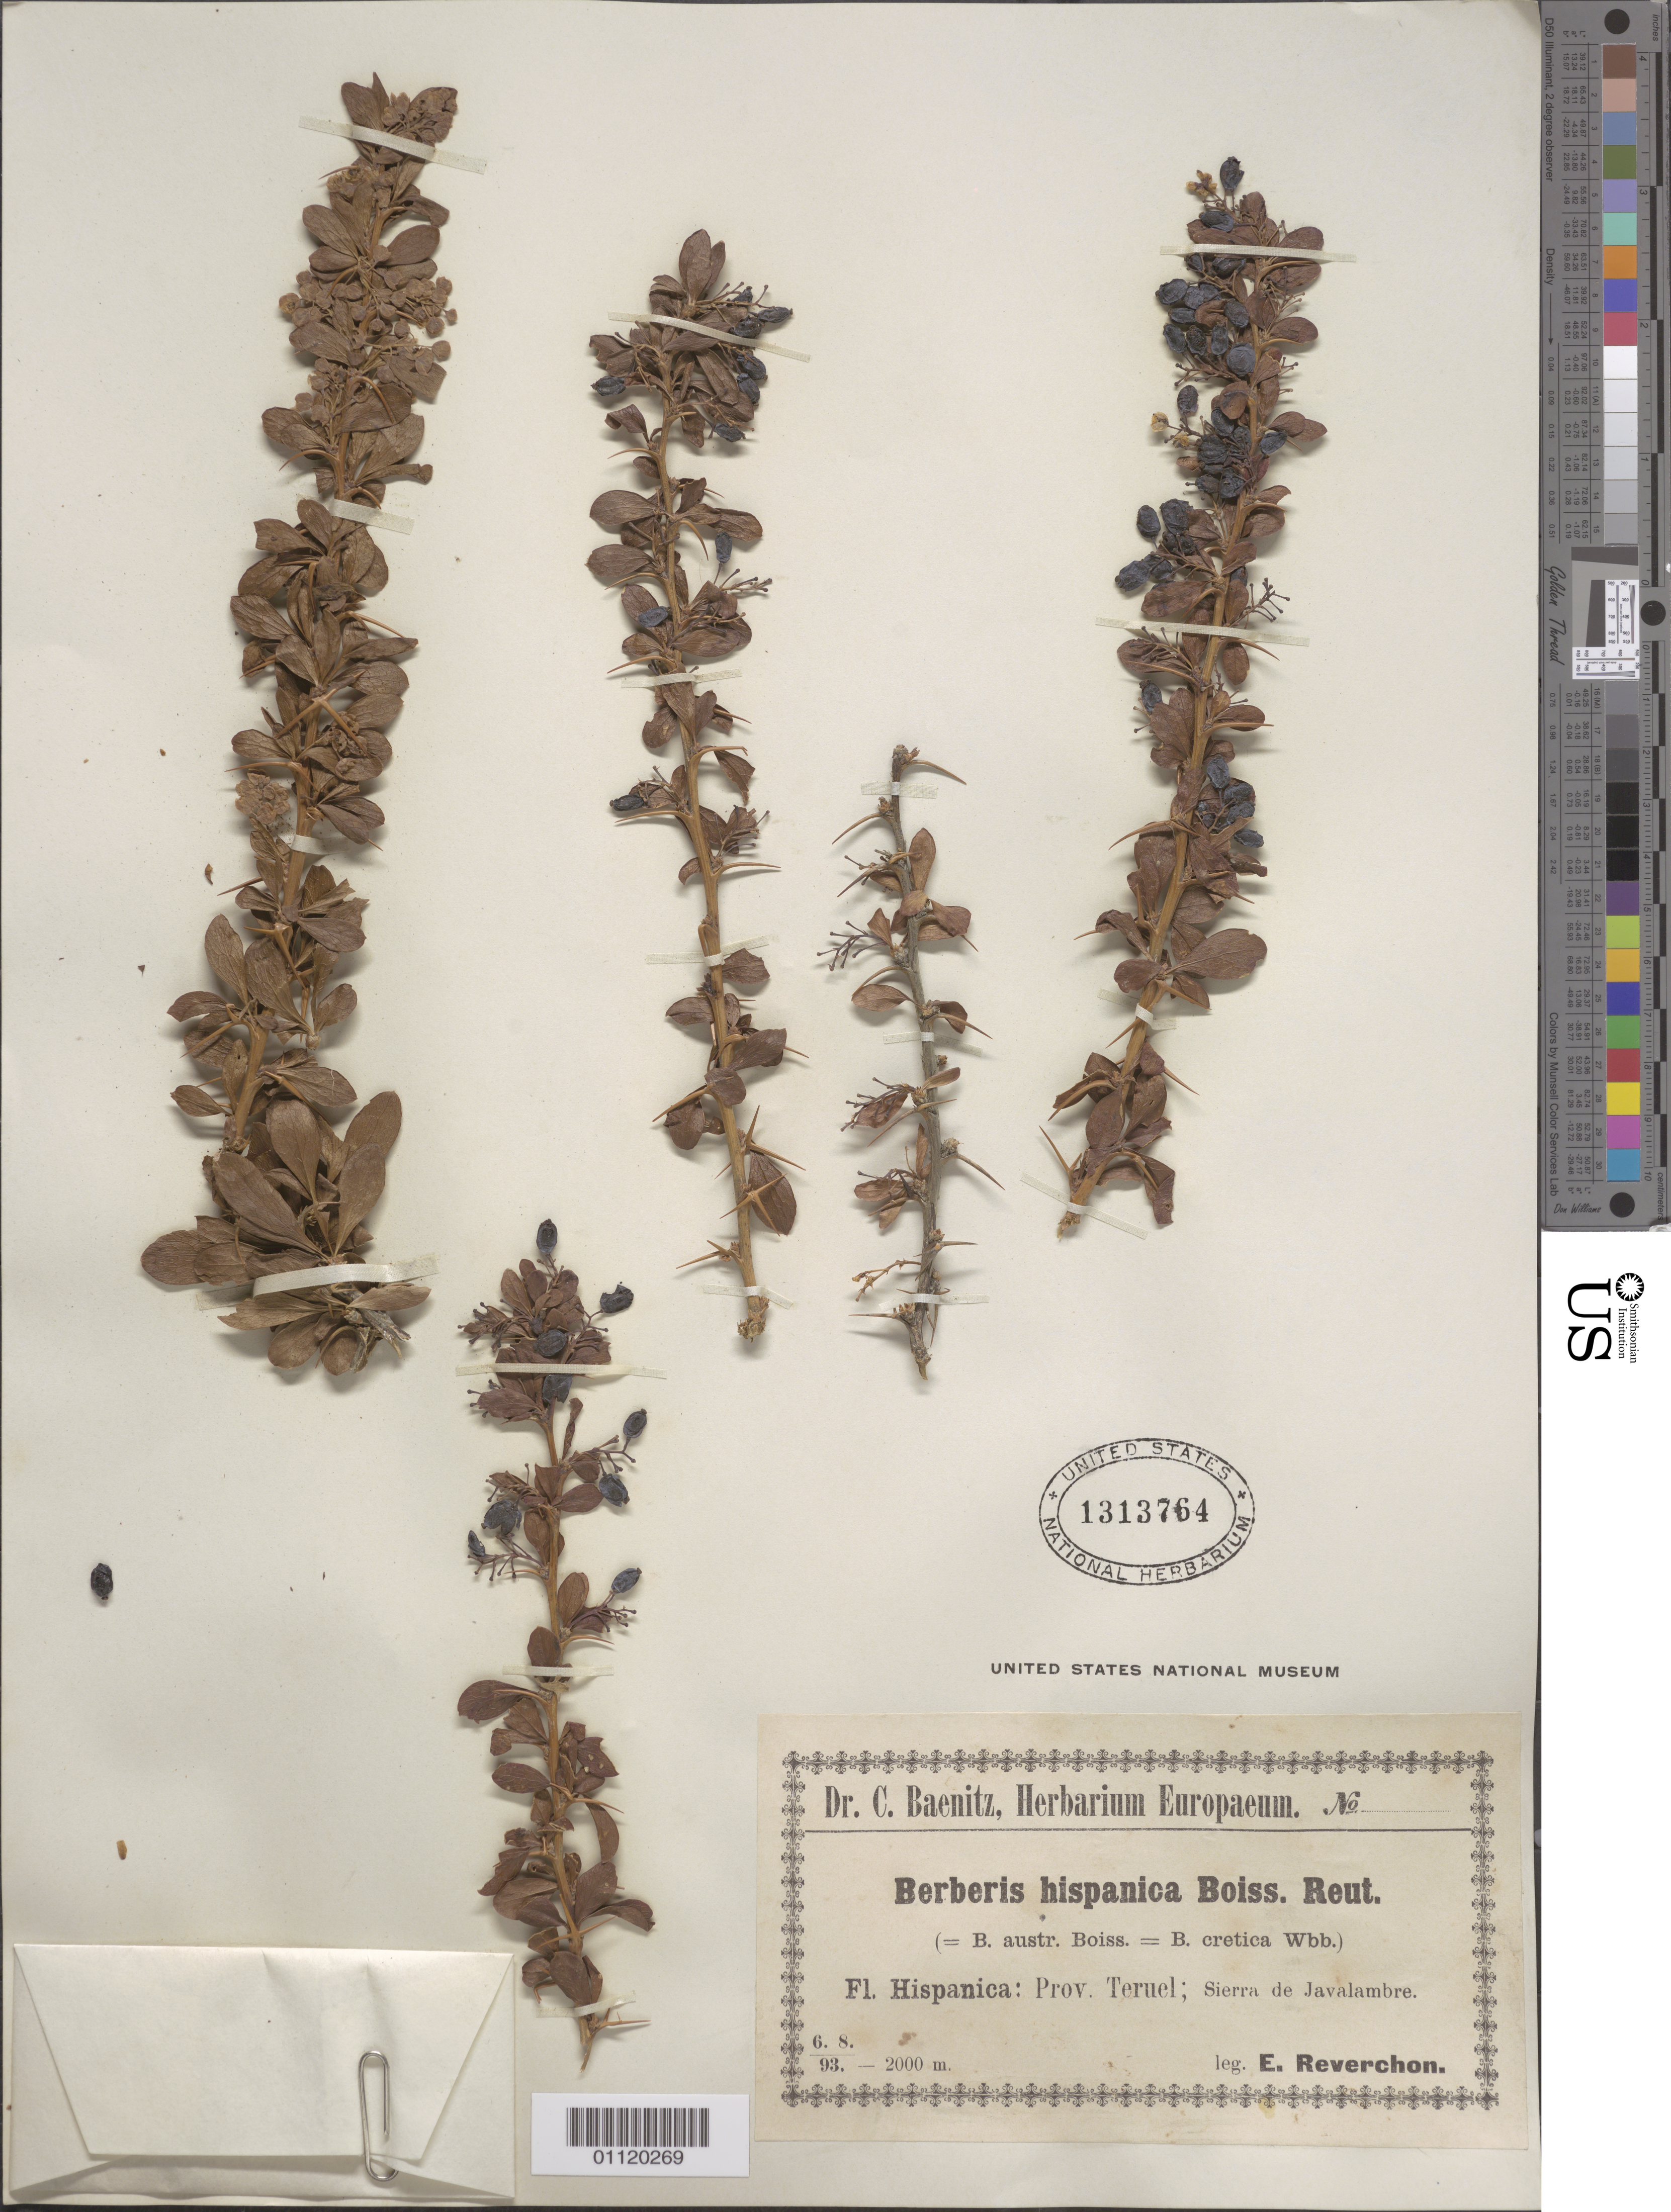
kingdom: Plantae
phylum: Tracheophyta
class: Magnoliopsida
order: Ranunculales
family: Berberidaceae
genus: Berberis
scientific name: Berberis hispanica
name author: Boiss. & Reut.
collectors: E. Reverchon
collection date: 1893-08-06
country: Spain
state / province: Aragon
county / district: Teruel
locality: Sierra de Javalambre, Teruel.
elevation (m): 2000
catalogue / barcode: US 1313764